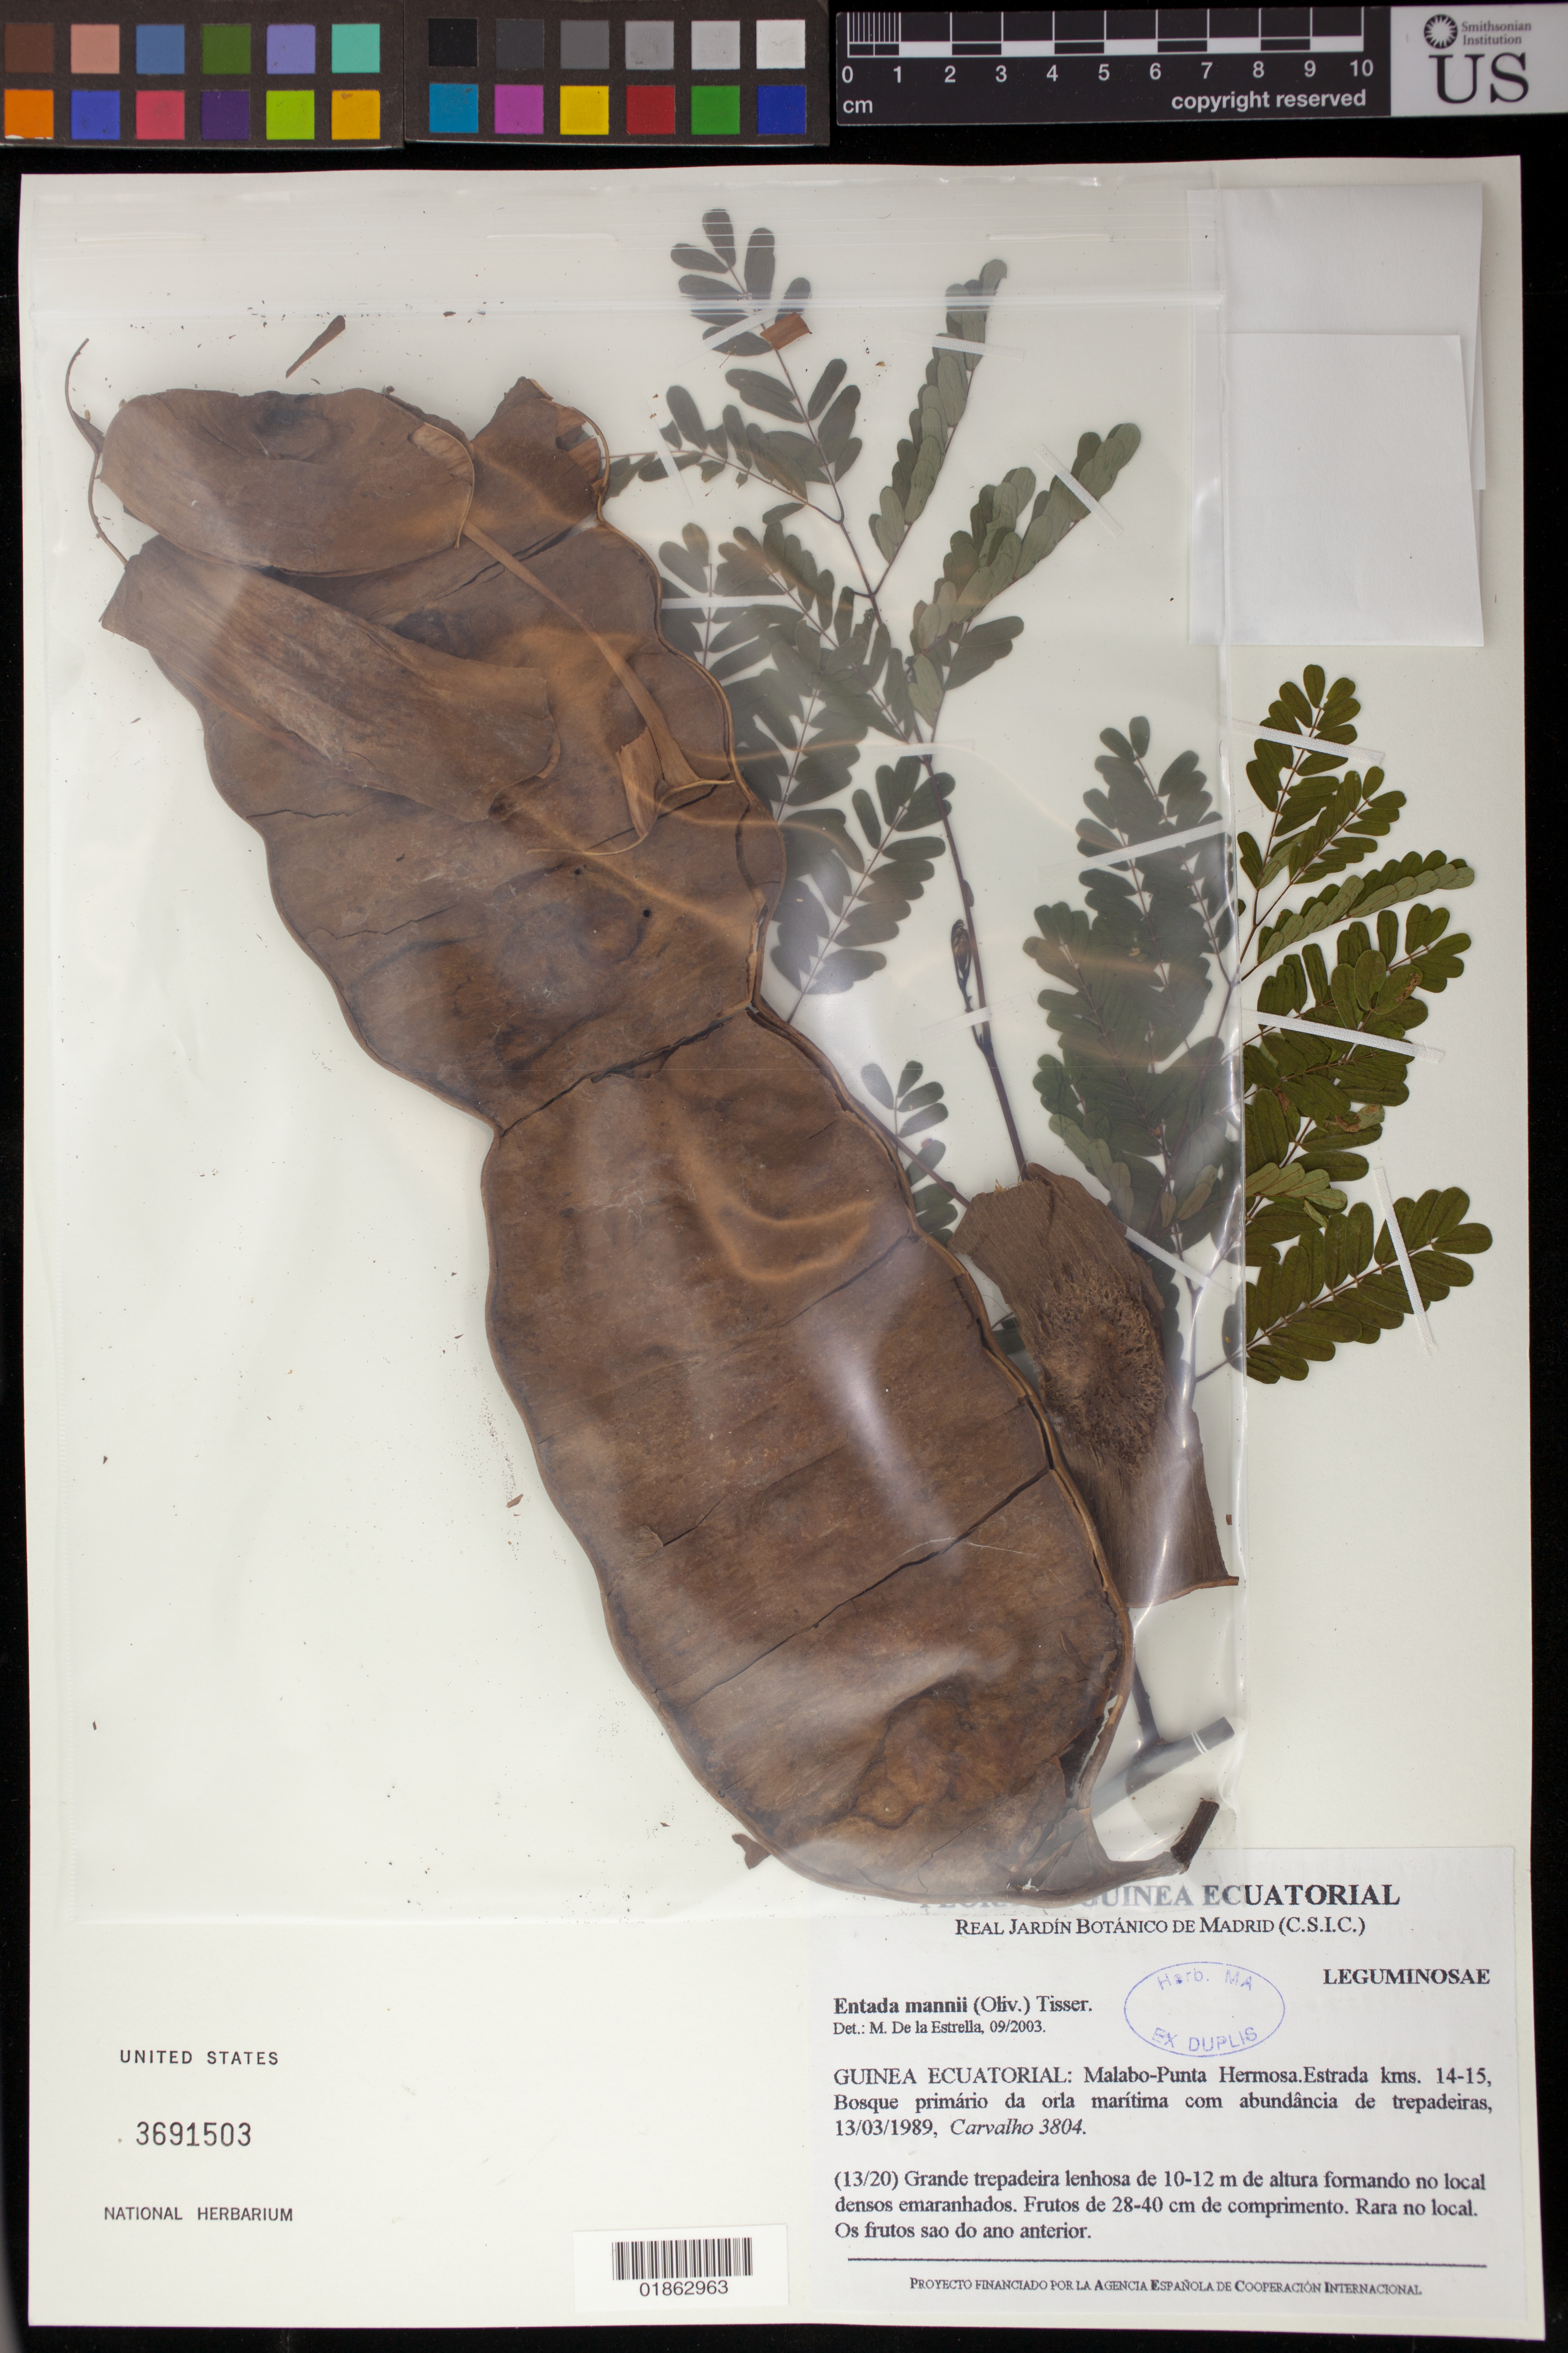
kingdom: Plantae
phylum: Tracheophyta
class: Magnoliopsida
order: Fabales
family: Fabaceae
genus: Entada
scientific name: Entada mannii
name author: (Oliv.) Tisser.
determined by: de la Estrella, M.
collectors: Carvalho, --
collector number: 3804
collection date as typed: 13 Mar 1989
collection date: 1989-03-13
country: Equatorial Guinea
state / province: Bioko Norte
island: Bioko Island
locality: Malabo-Punta Hermosa. Estrada kms 14-15.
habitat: Bosque primario da orla maritima com abundancia de trepadeiras.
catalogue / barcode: US 3691503